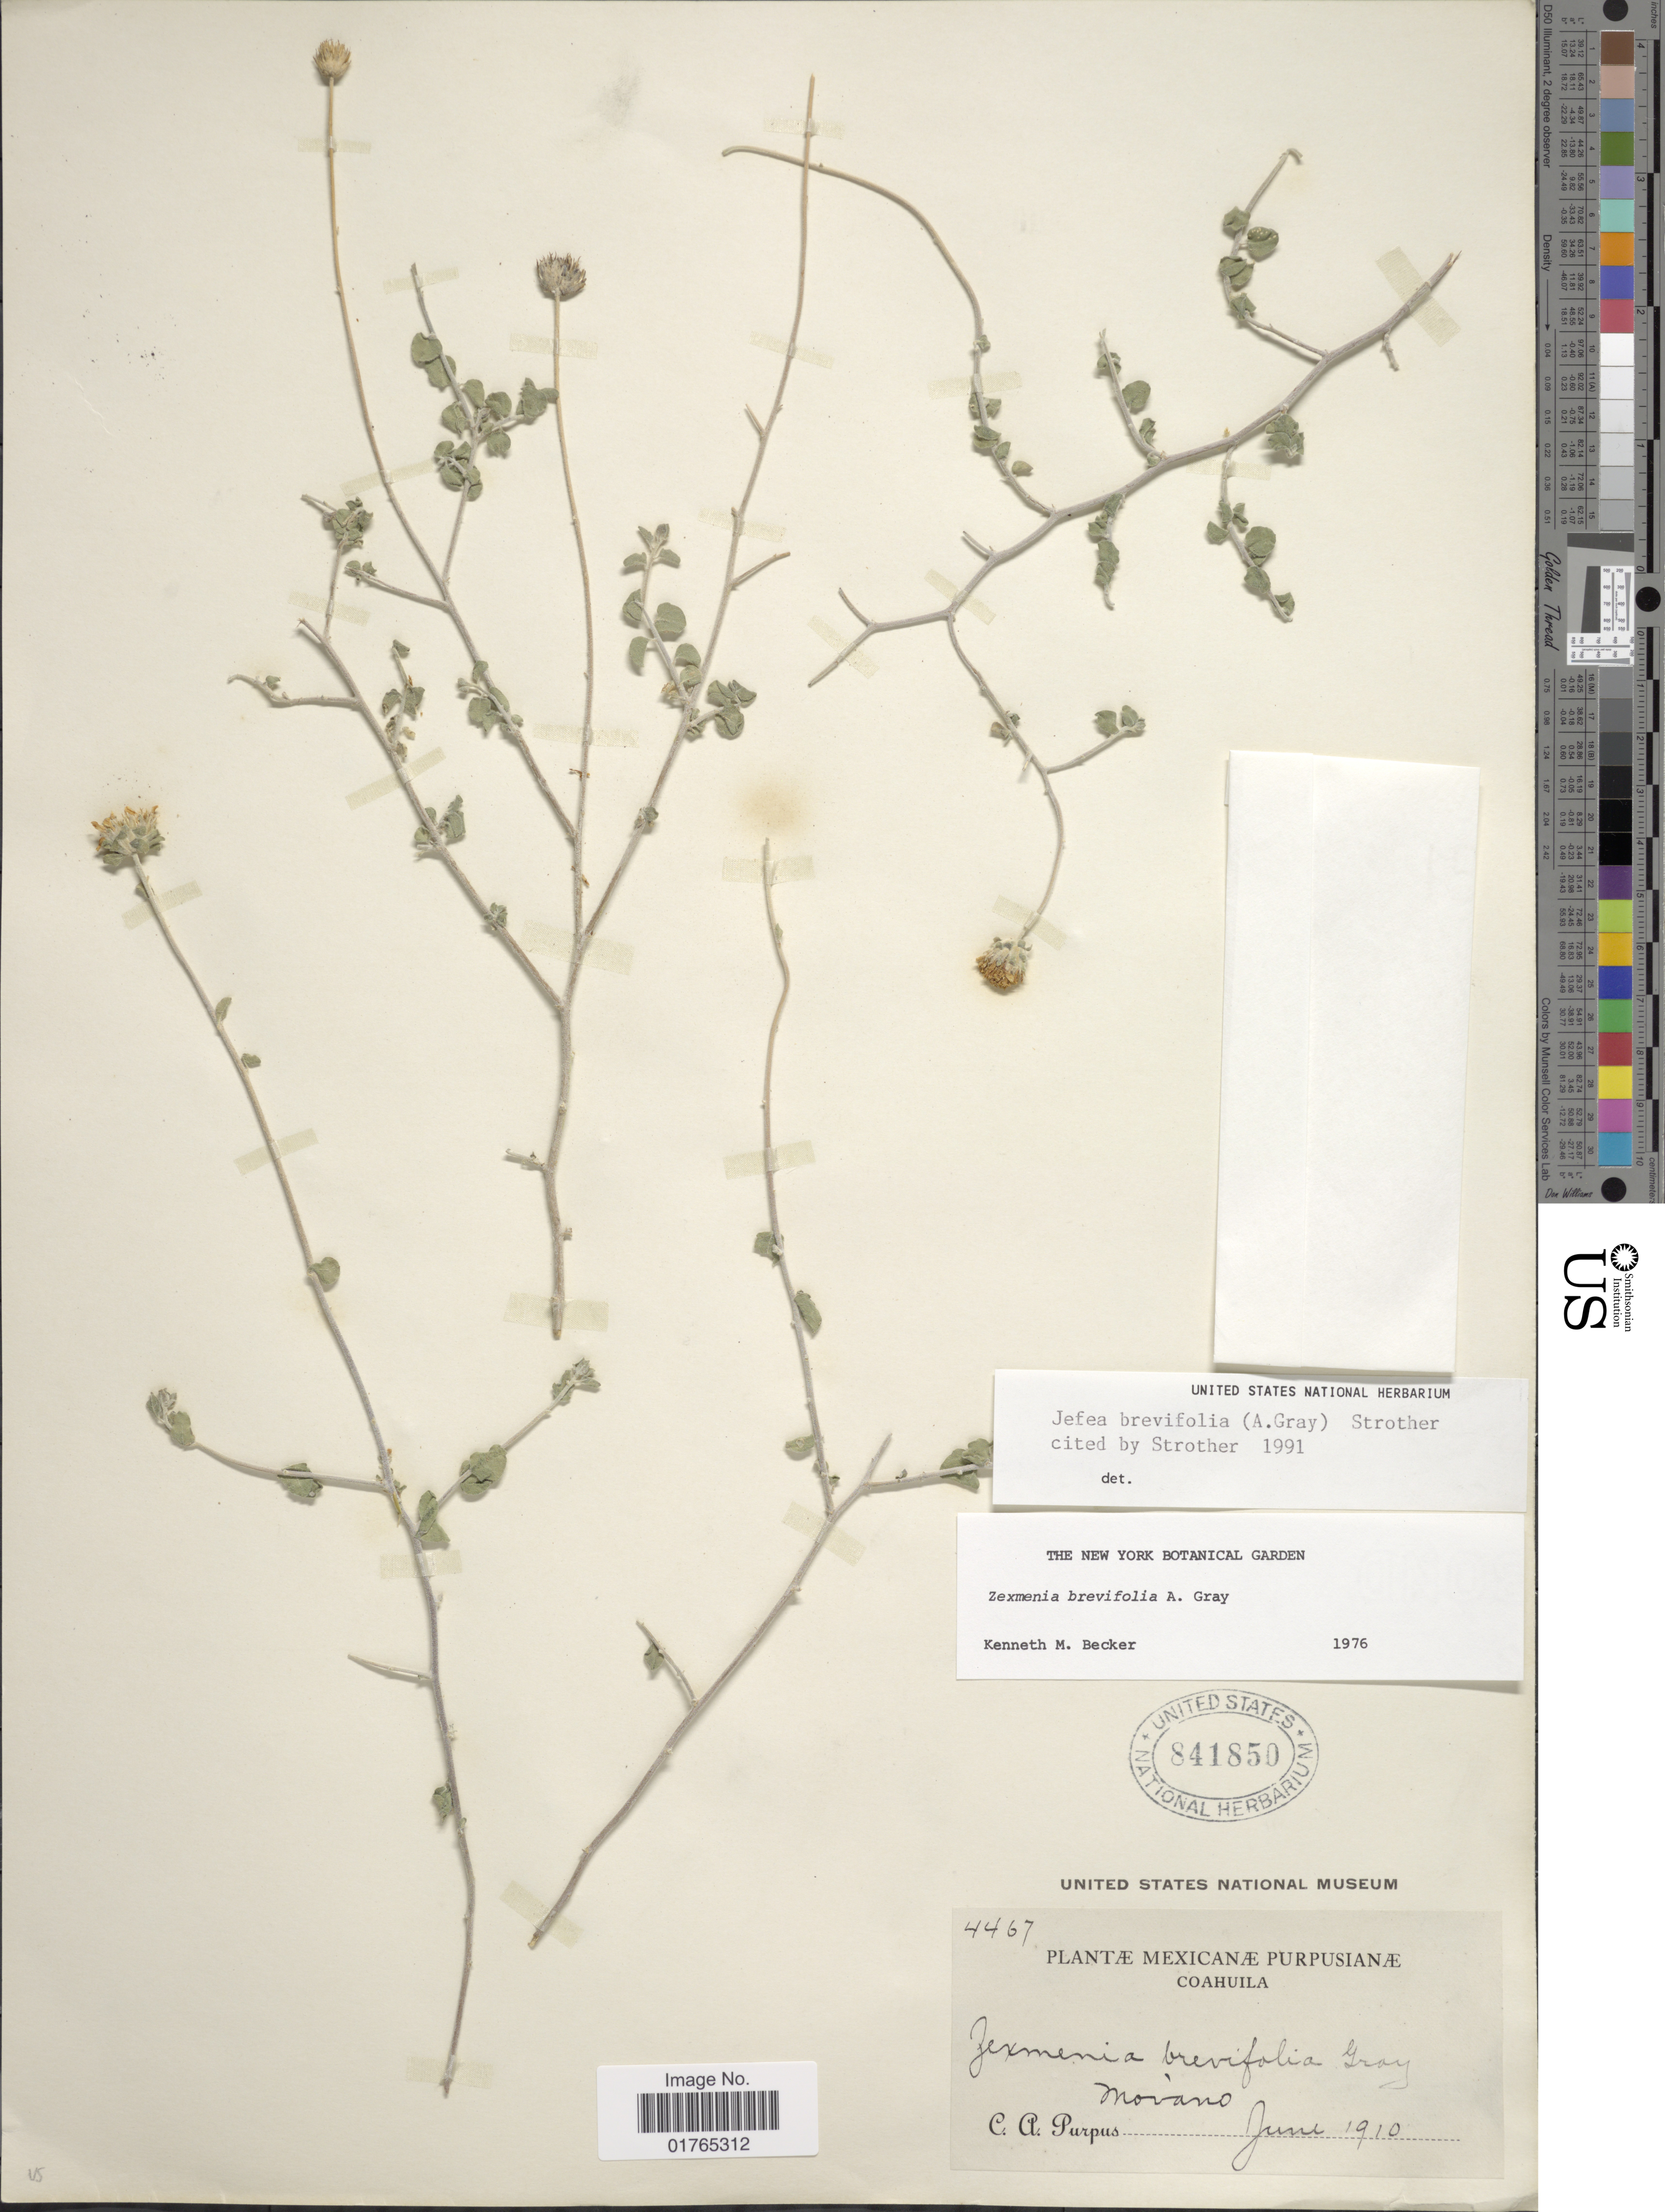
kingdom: Plantae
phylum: Tracheophyta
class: Magnoliopsida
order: Asterales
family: Asteraceae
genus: Jefea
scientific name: Jefea brevifolia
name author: (A. Gray) Strother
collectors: C. A. Purpus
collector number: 4467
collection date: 1910-06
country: Mexico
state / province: Coahuila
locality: Mováno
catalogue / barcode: US 841850